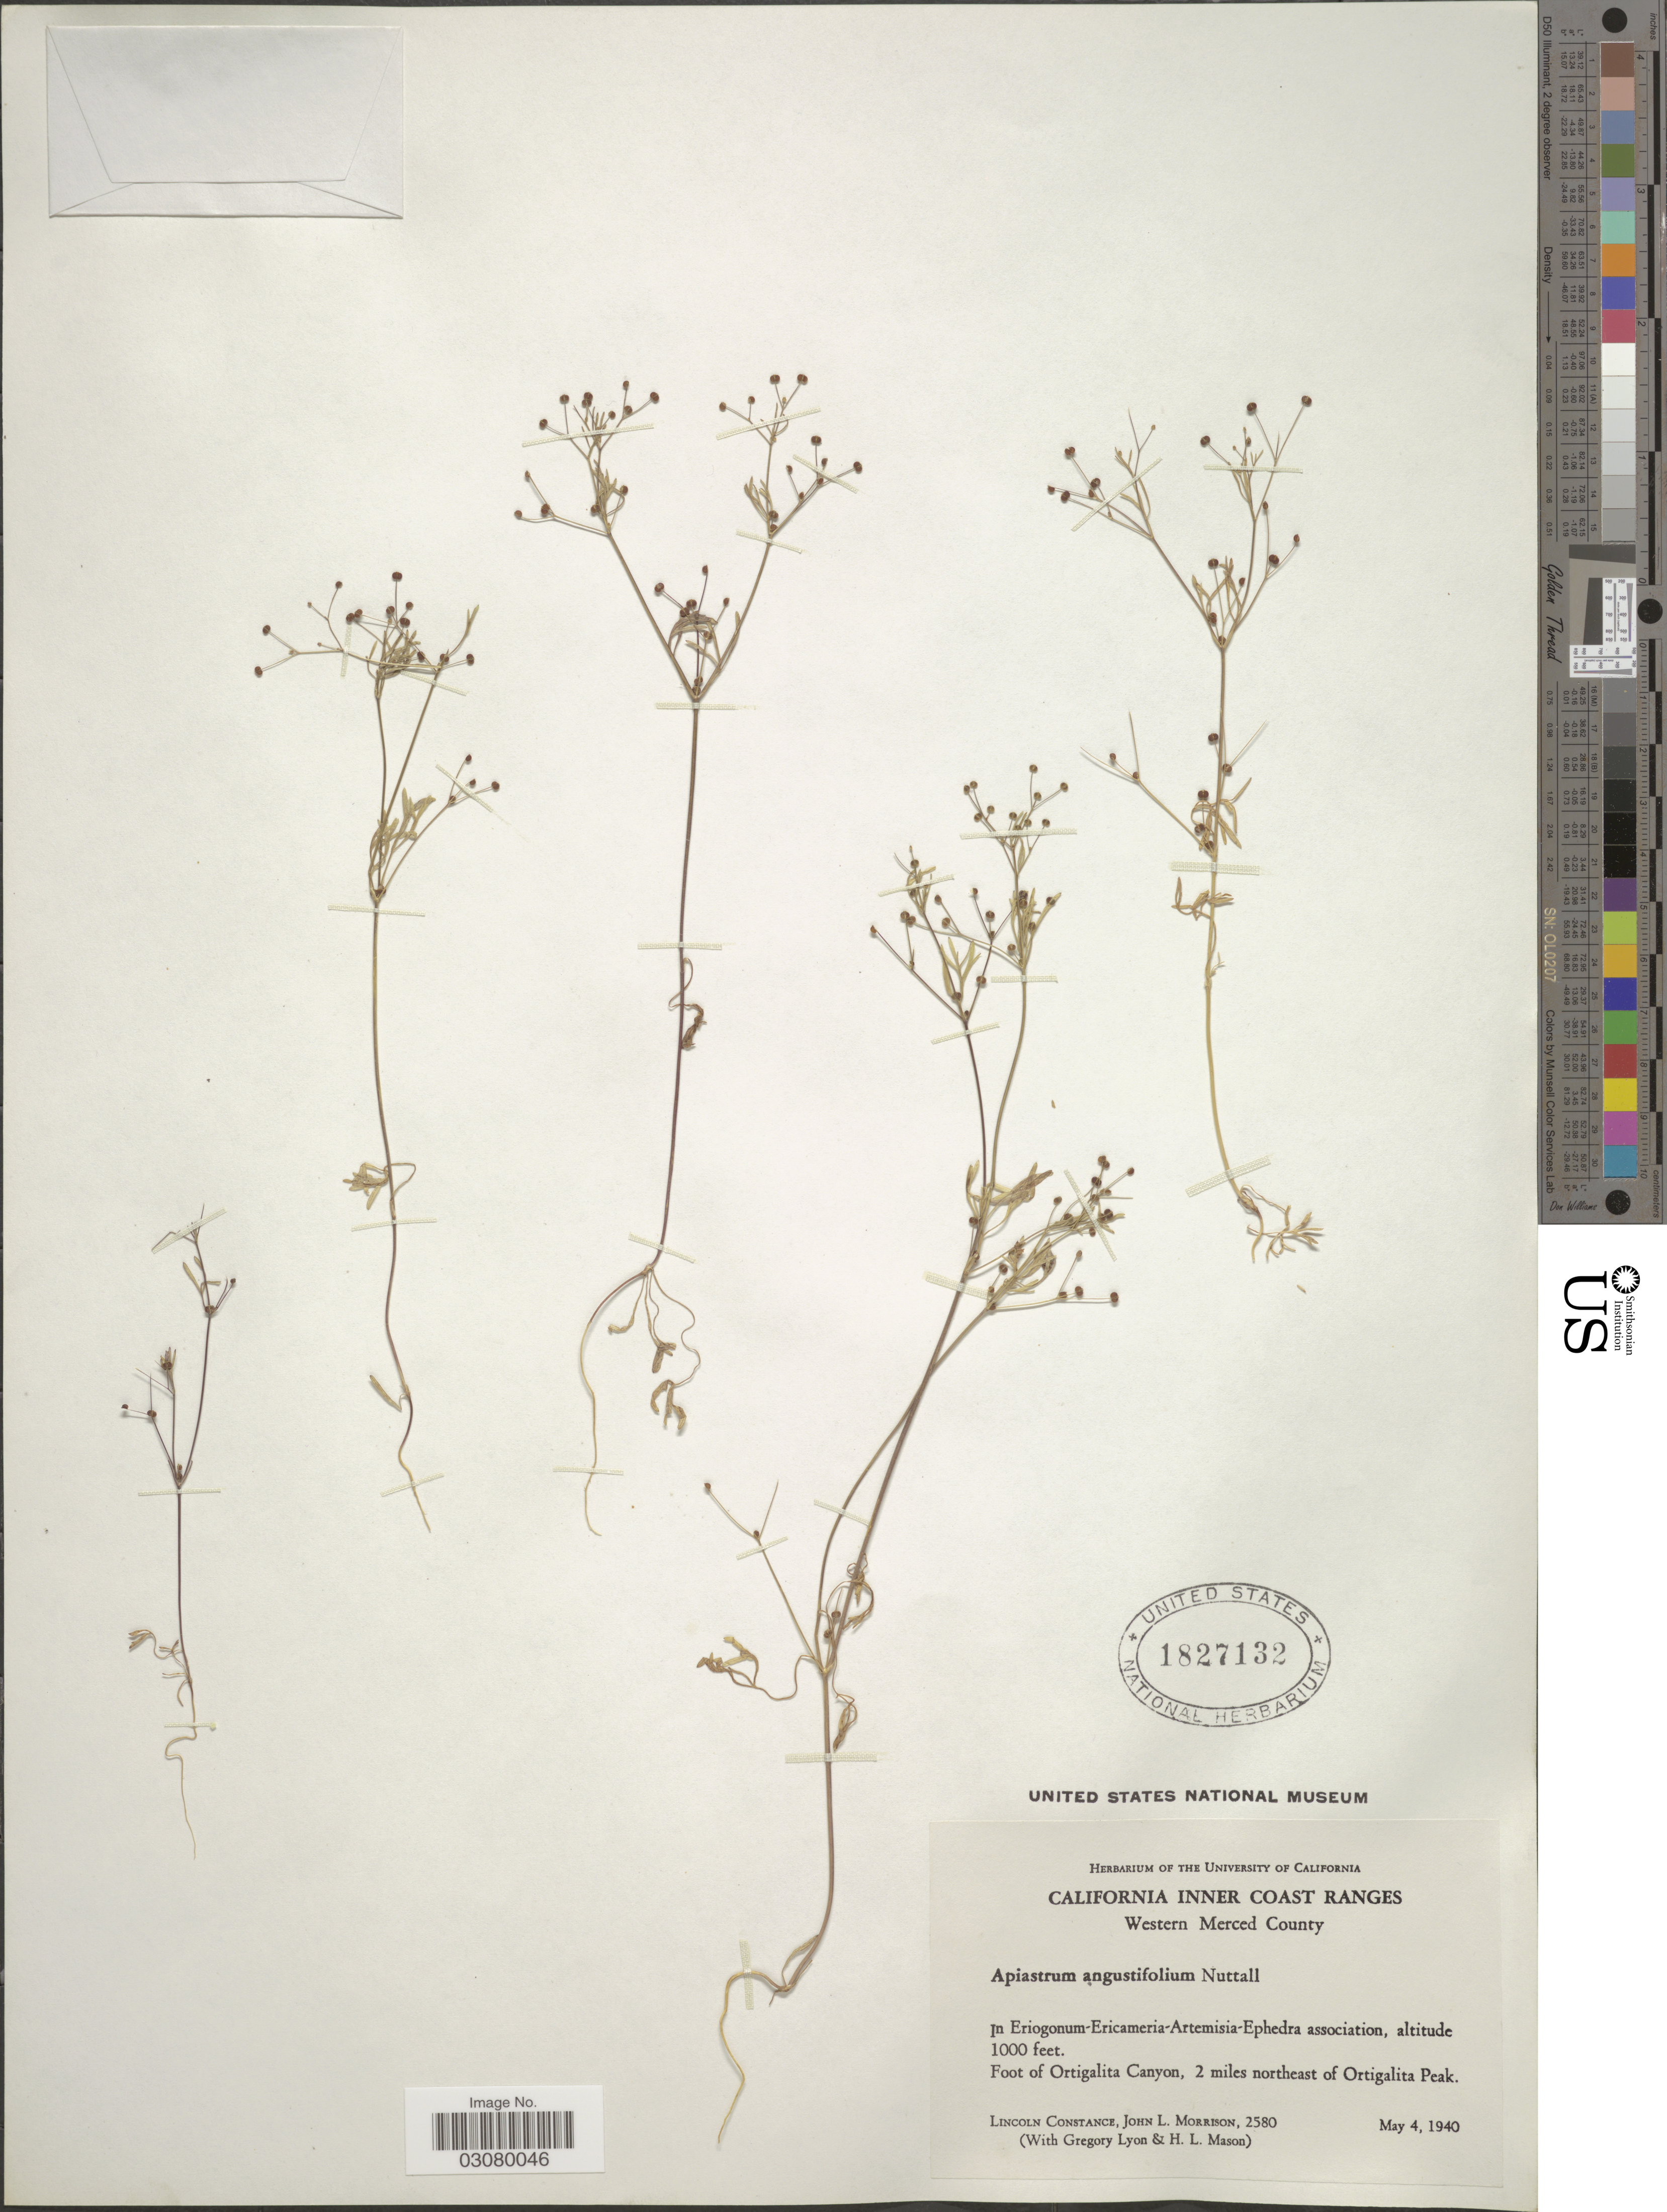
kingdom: Plantae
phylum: Tracheophyta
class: Magnoliopsida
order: Apiales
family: Apiaceae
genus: Apiastrum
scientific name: Apiastrum angustifolium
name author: Nutt.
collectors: L. Constance, J. Morrison, G. Lyon & H. L. Mason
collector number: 2580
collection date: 1940-05-04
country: United States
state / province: California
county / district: Merced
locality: California Inner Coast Ranges. Western Merced County. Foot of Ortigalita Canyon, 2 miles northeast of Ortigalita Peak.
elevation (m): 305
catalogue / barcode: US 1827132